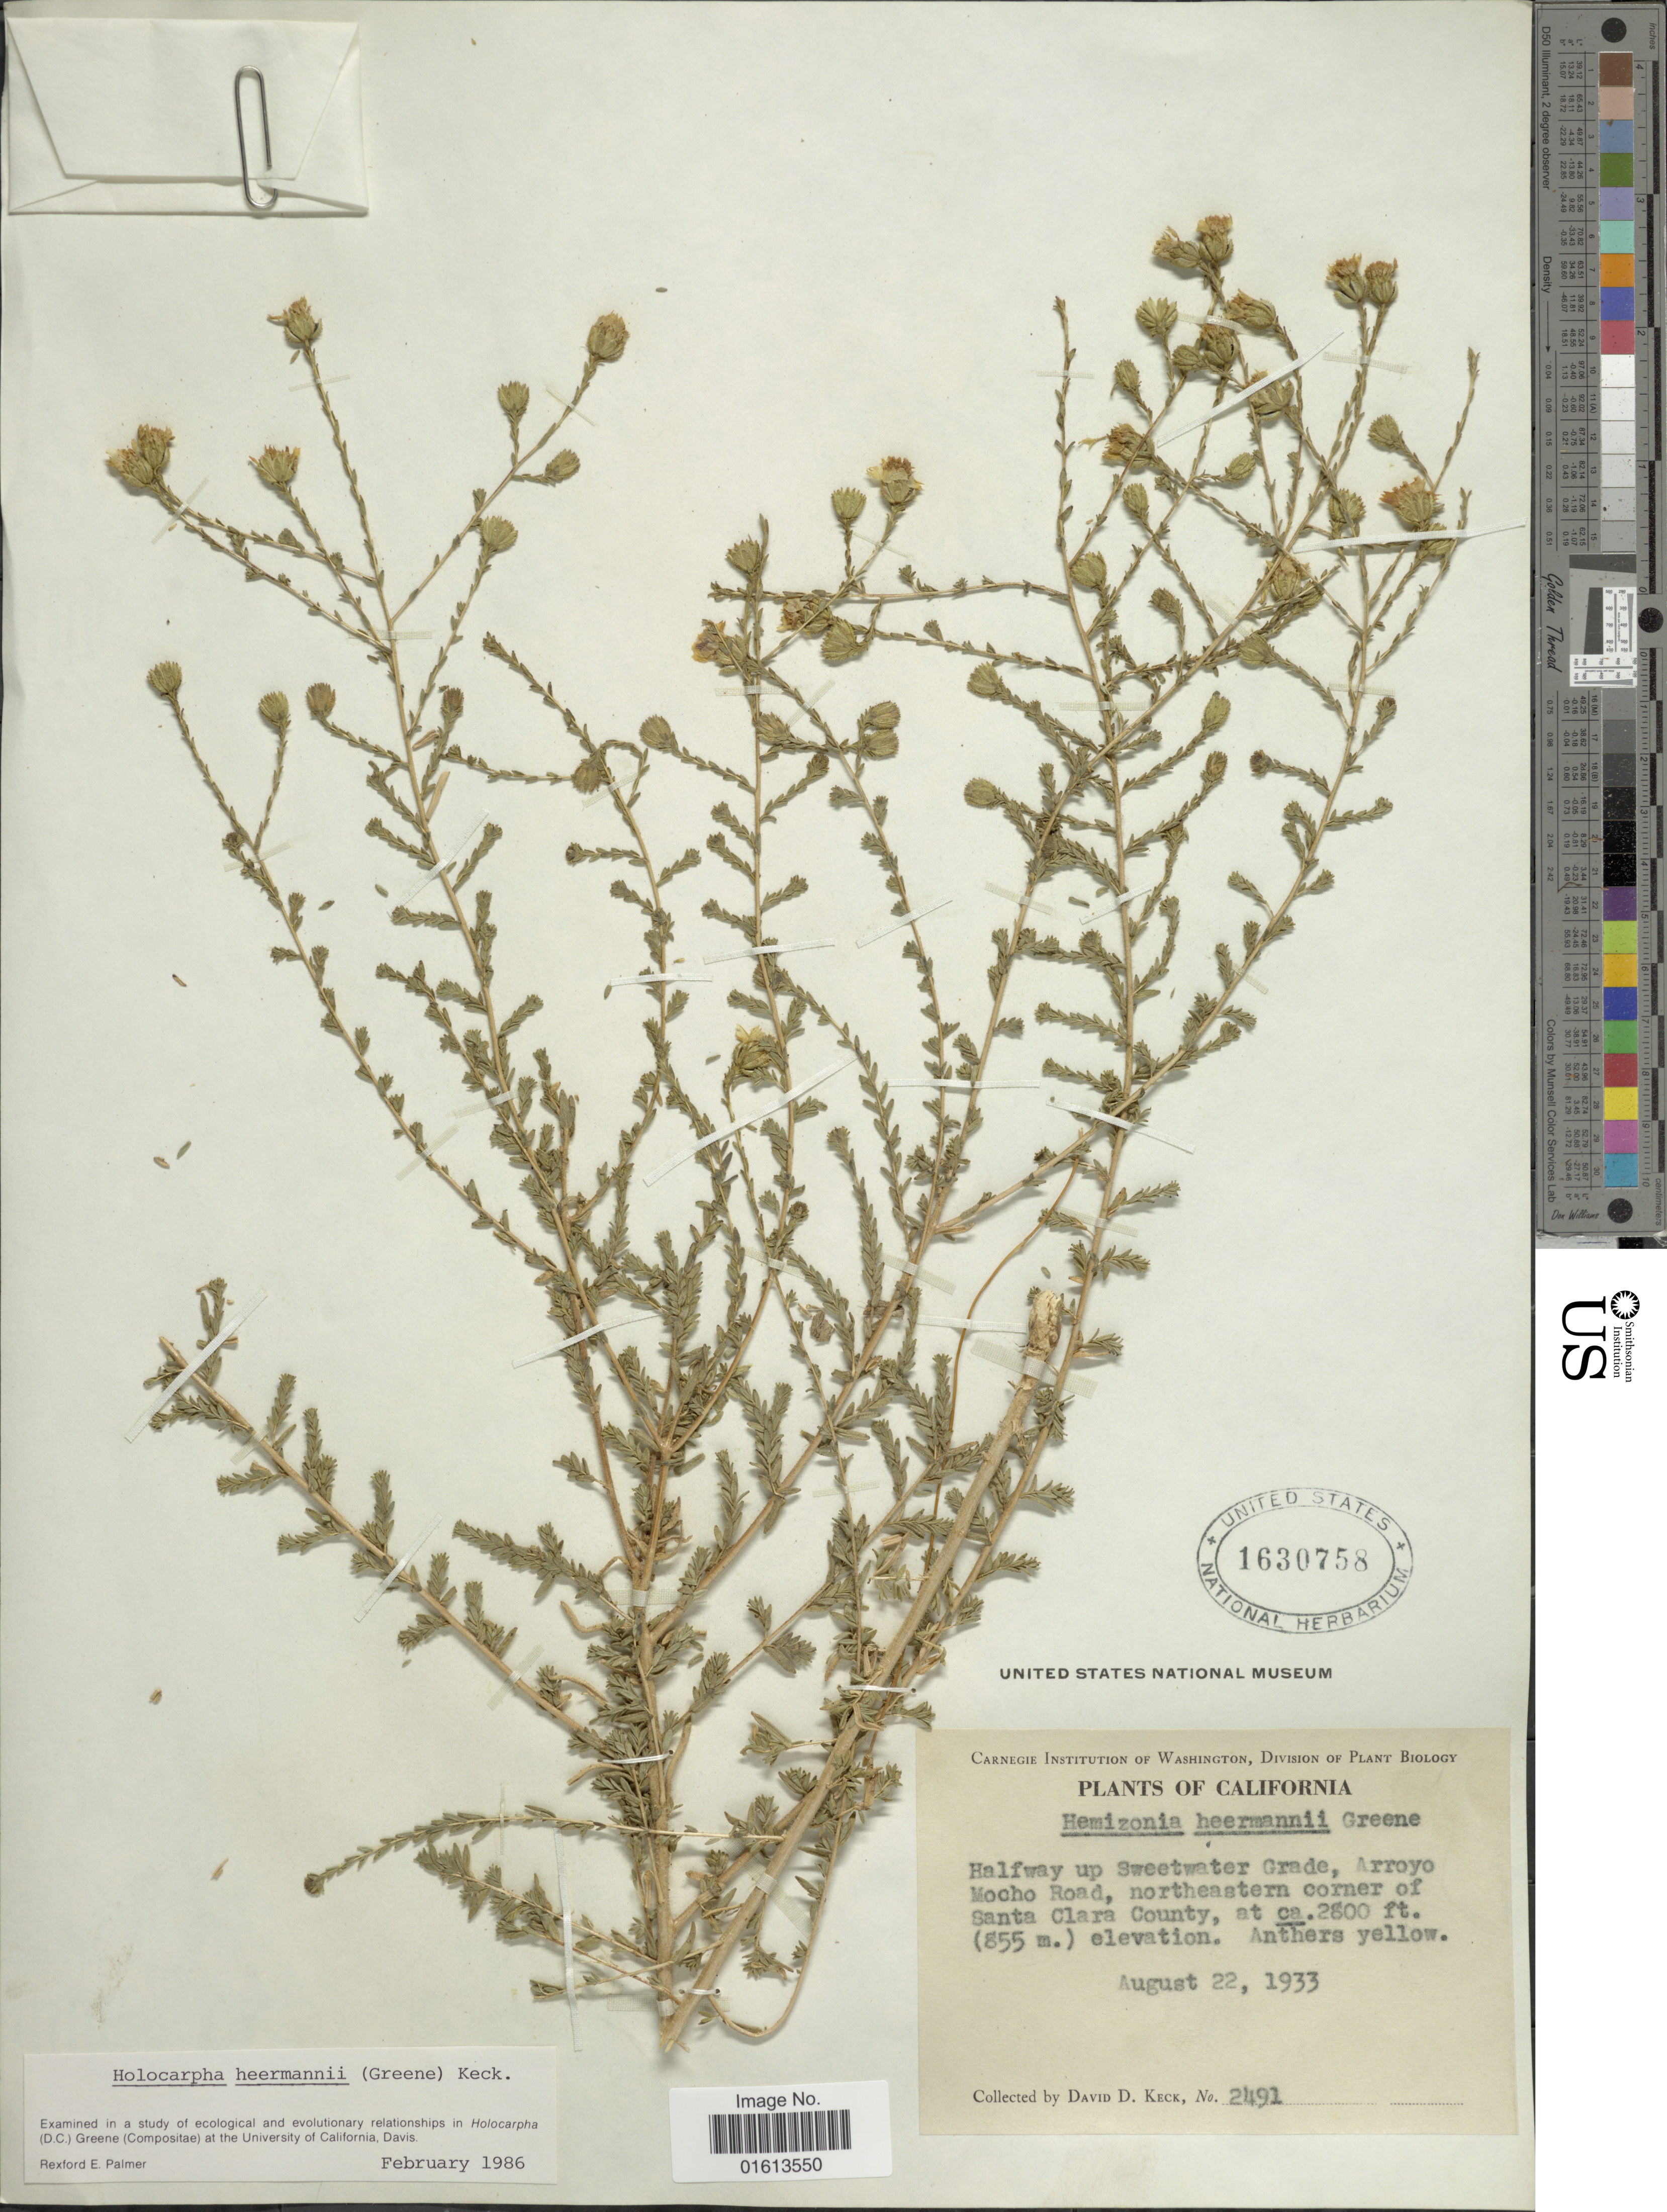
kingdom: Plantae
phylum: Tracheophyta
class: Magnoliopsida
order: Asterales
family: Asteraceae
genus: Holocarpha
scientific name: Holocarpha heermannii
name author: (Greene) D.D. Keck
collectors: D. D. Keck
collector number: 2491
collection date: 1933-08-22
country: United States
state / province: California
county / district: Santa Clara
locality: California. Halfway up Sweetwater Grade, Arroyo Mocho Road, northeastern corner of Santa Clara County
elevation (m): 853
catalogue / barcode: US 1630758